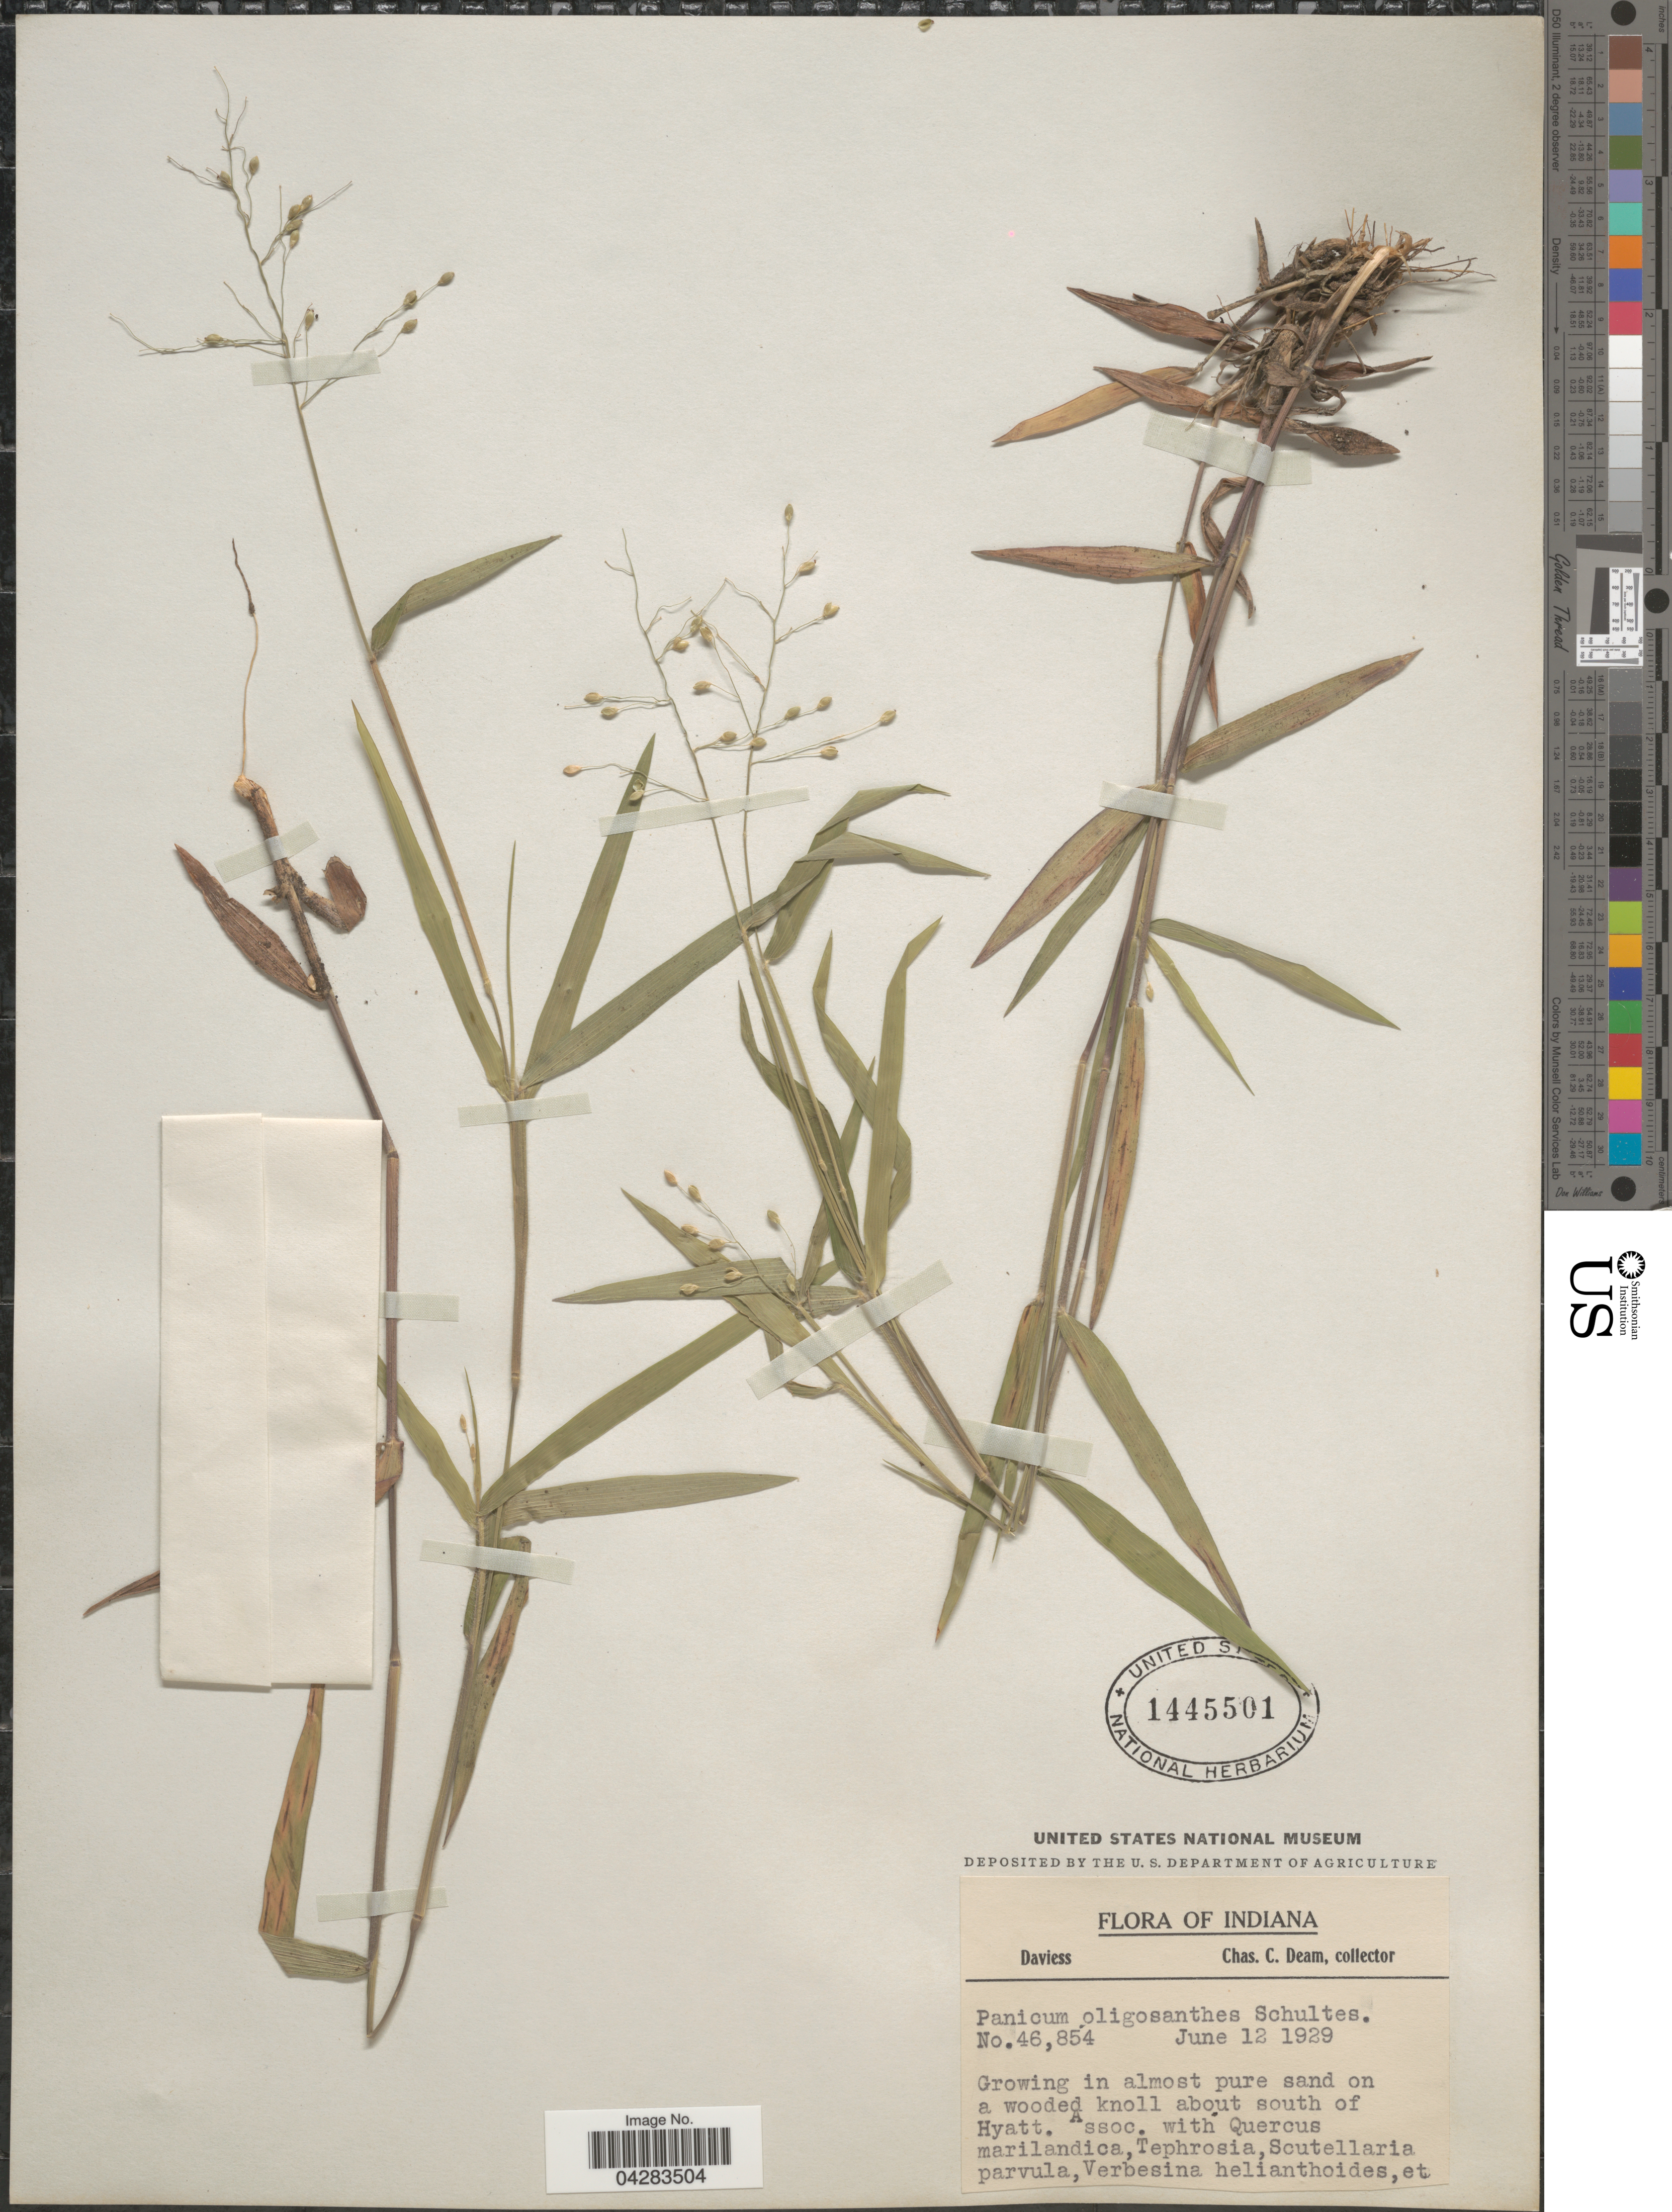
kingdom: Plantae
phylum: Tracheophyta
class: Liliopsida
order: Poales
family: Poaceae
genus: Dichanthelium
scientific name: Dichanthelium oligosanthes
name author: (Schult.) Gould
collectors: C. C. Deam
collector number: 46854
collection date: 1929-06-12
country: United States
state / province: Indiana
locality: Daviess. About south of Hyatt.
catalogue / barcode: US 1445501